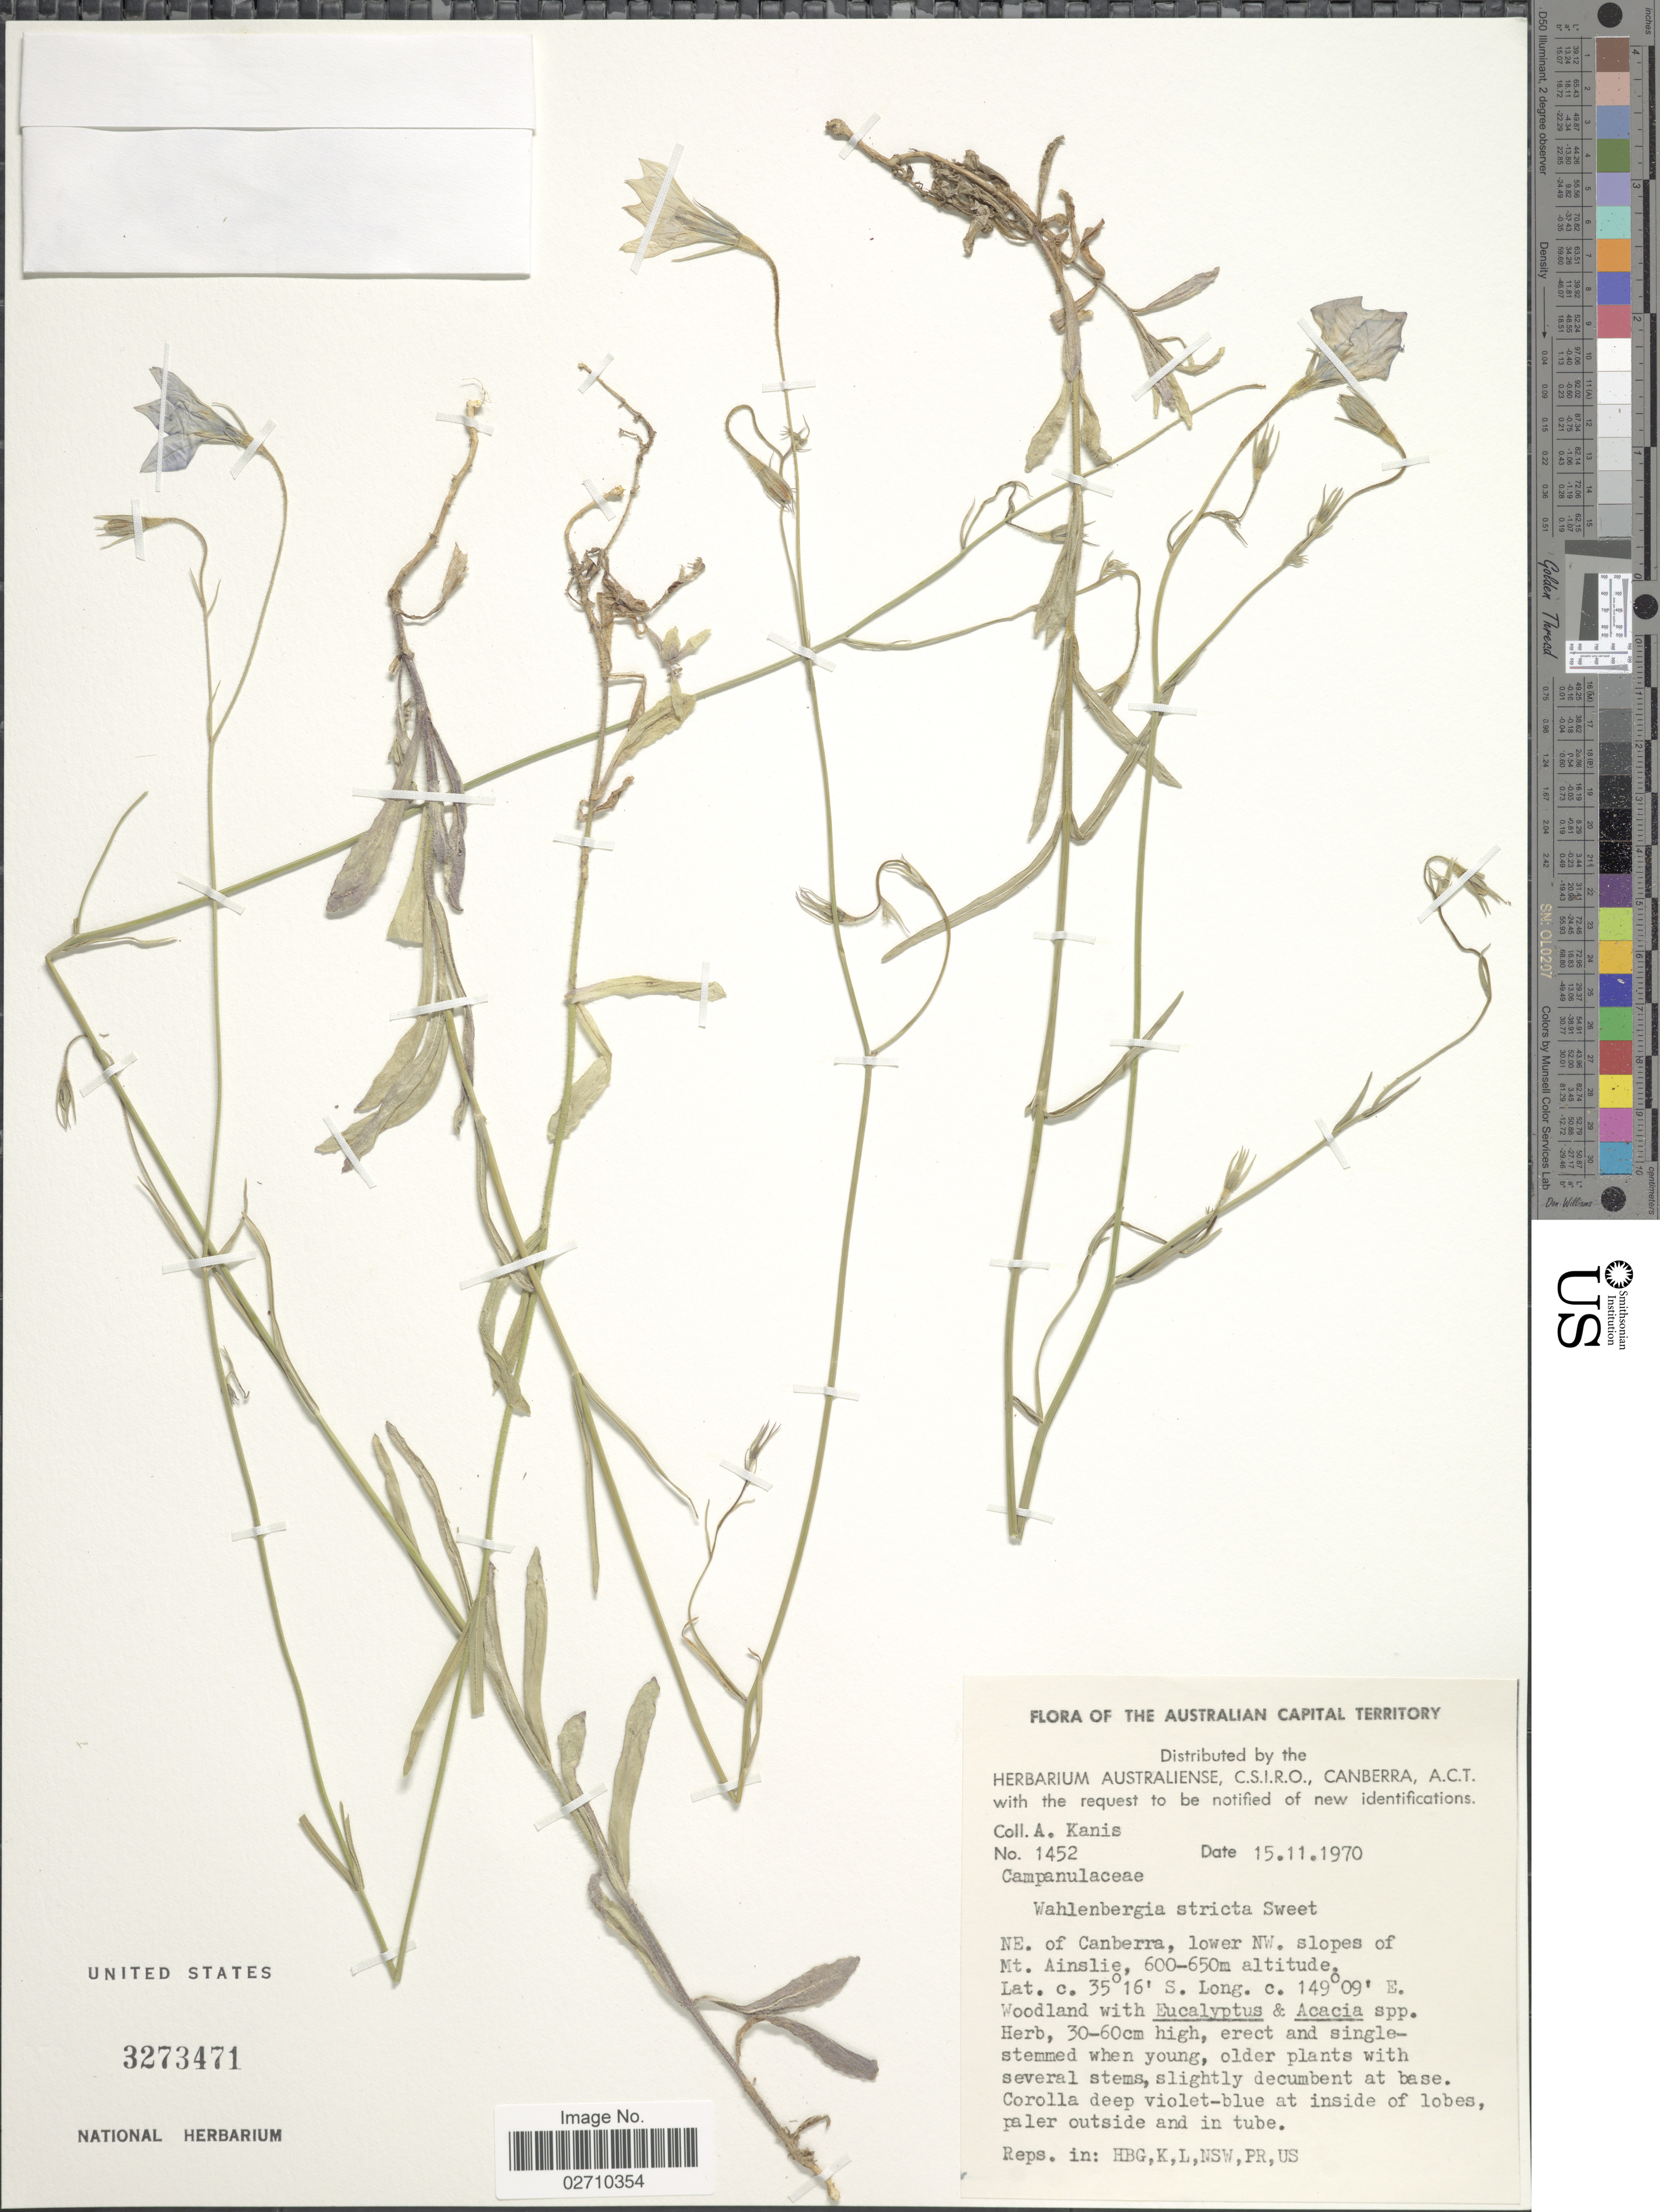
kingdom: Plantae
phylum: Tracheophyta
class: Magnoliopsida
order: Asterales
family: Campanulaceae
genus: Wahlenbergia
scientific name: Wahlenbergia stricta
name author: (R. Br.) Sweet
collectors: A. Kanis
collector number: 1452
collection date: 1970-11-15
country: Australia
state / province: Australian Capital Territory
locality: Australian Capital Territory. NE. of Canberra, lower NW. slopes of Mt. Ainslie.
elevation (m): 600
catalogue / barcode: US 3273471